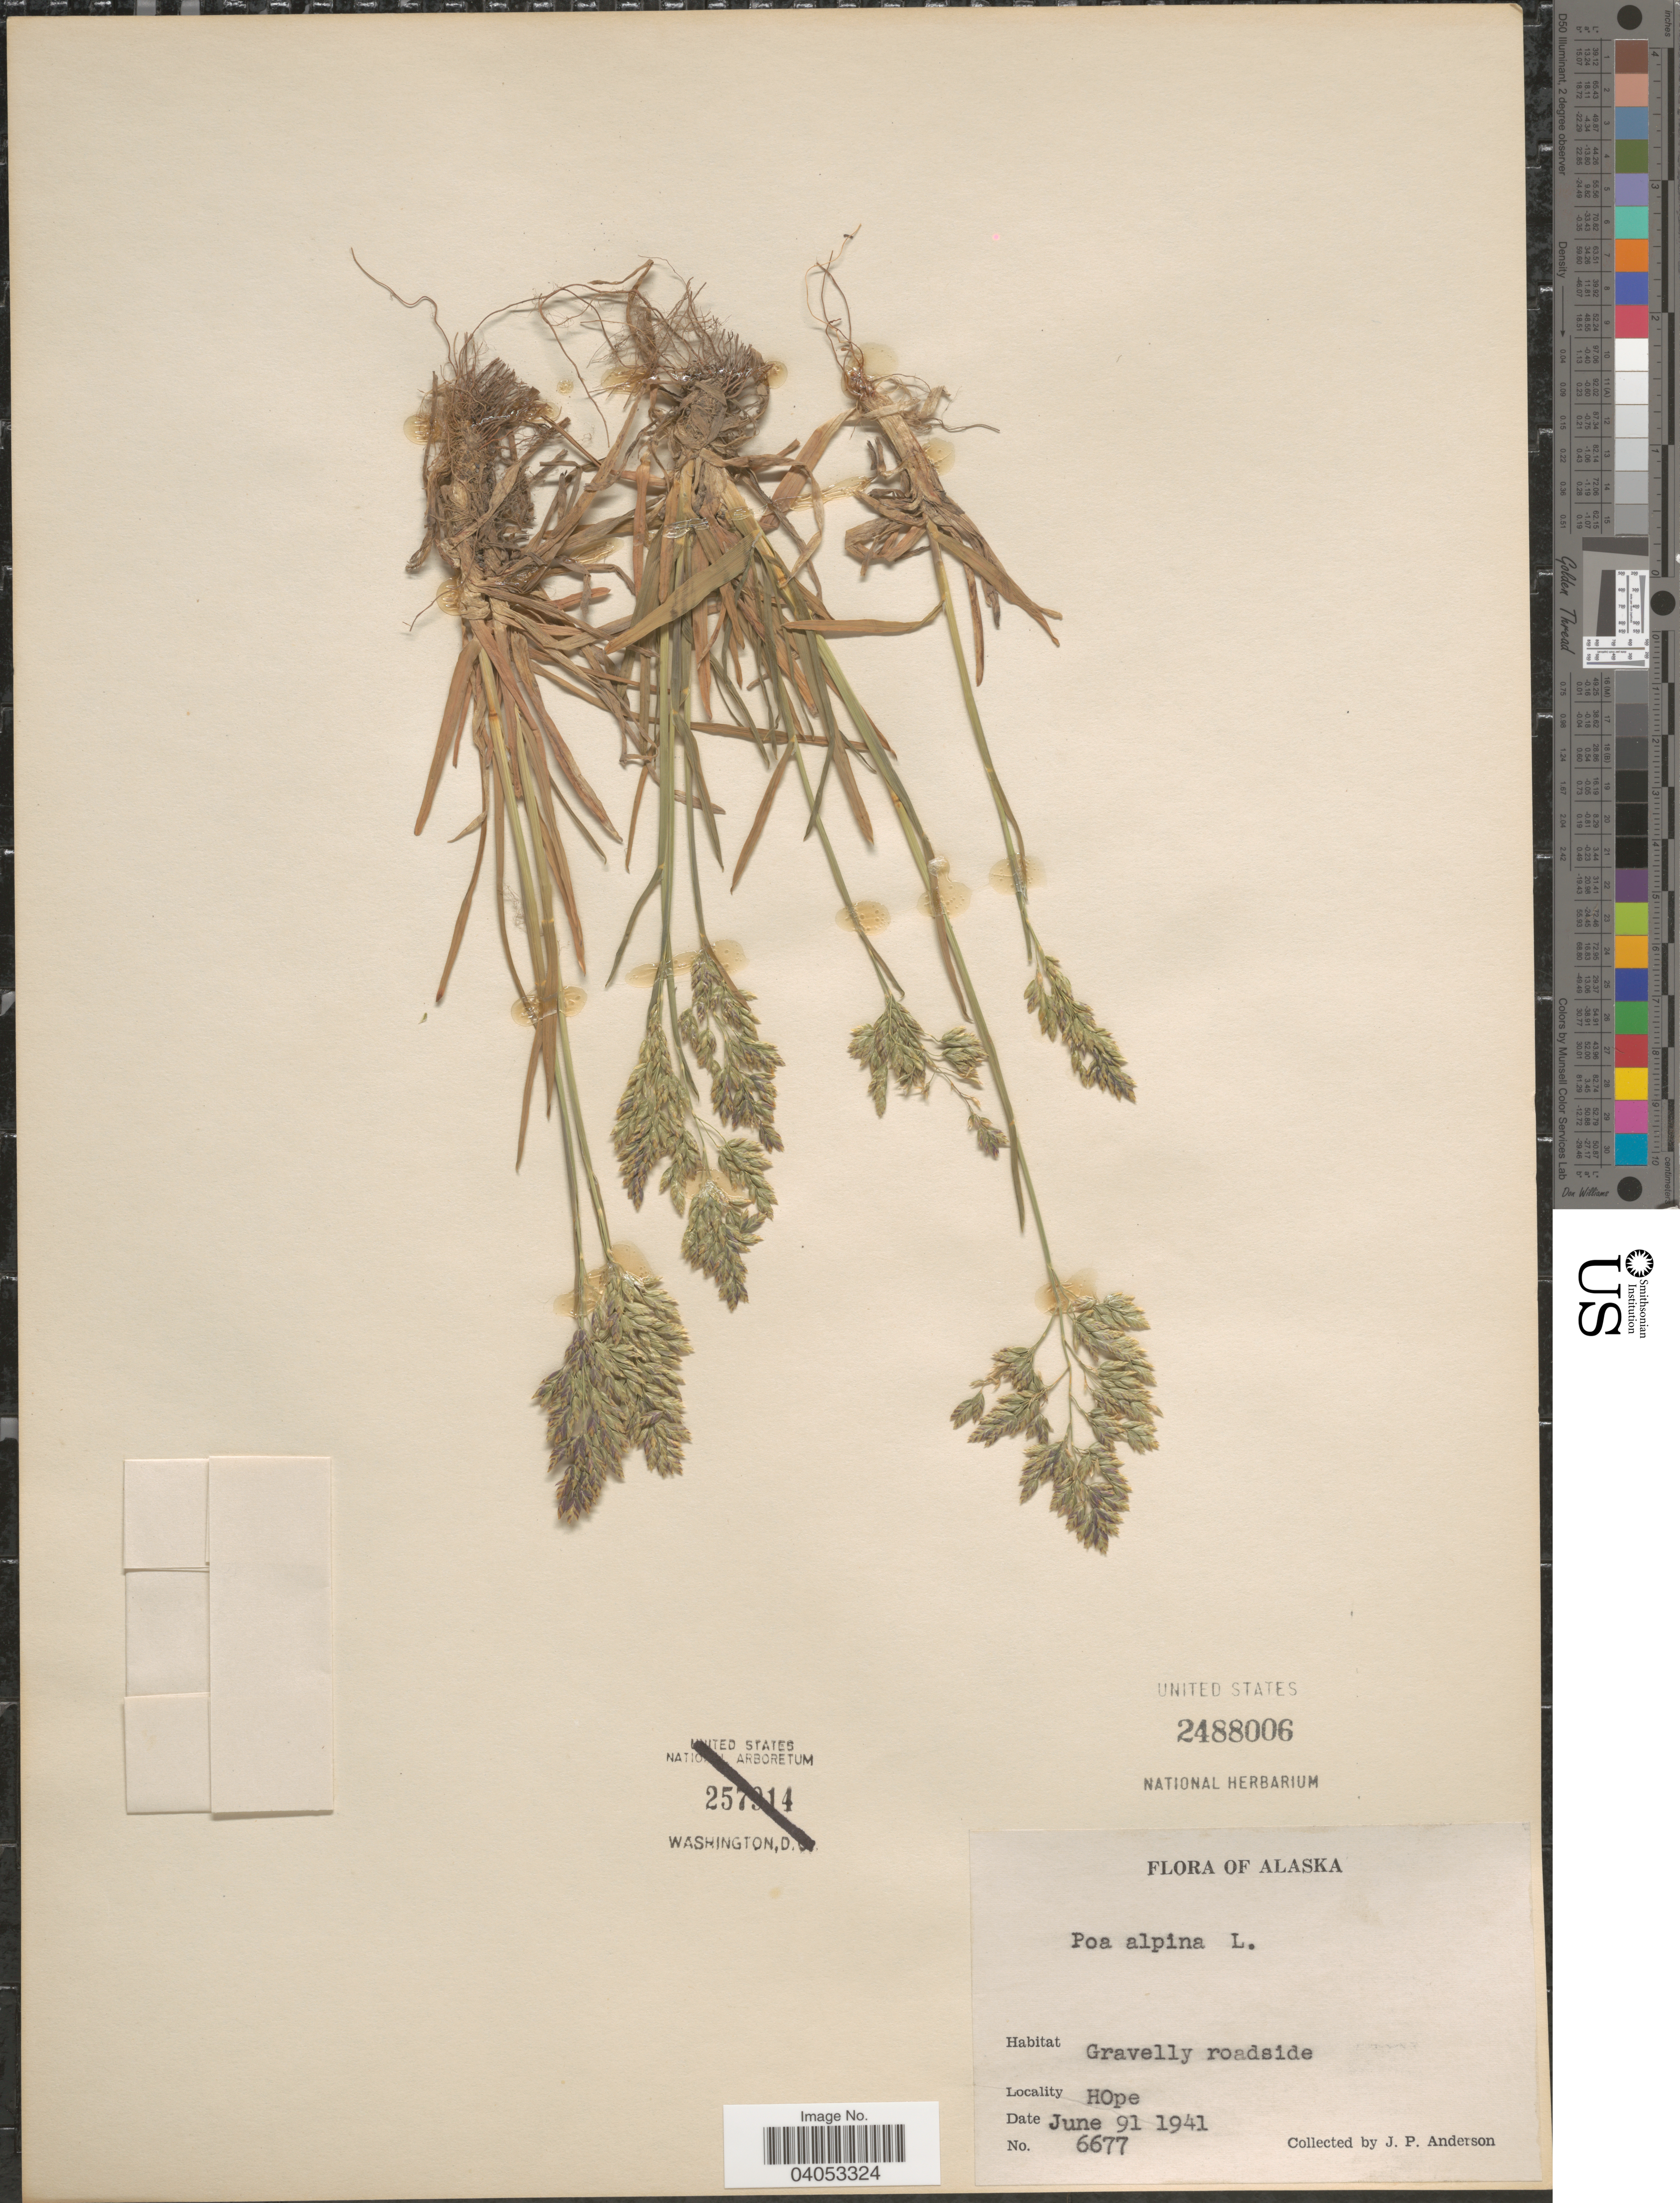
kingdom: Plantae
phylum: Tracheophyta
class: Liliopsida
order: Poales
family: Poaceae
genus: Poa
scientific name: Poa alpina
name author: L.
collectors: J. P. Anderson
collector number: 6677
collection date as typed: June 91 1941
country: United States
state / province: Alaska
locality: Hope.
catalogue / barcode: US 2488006